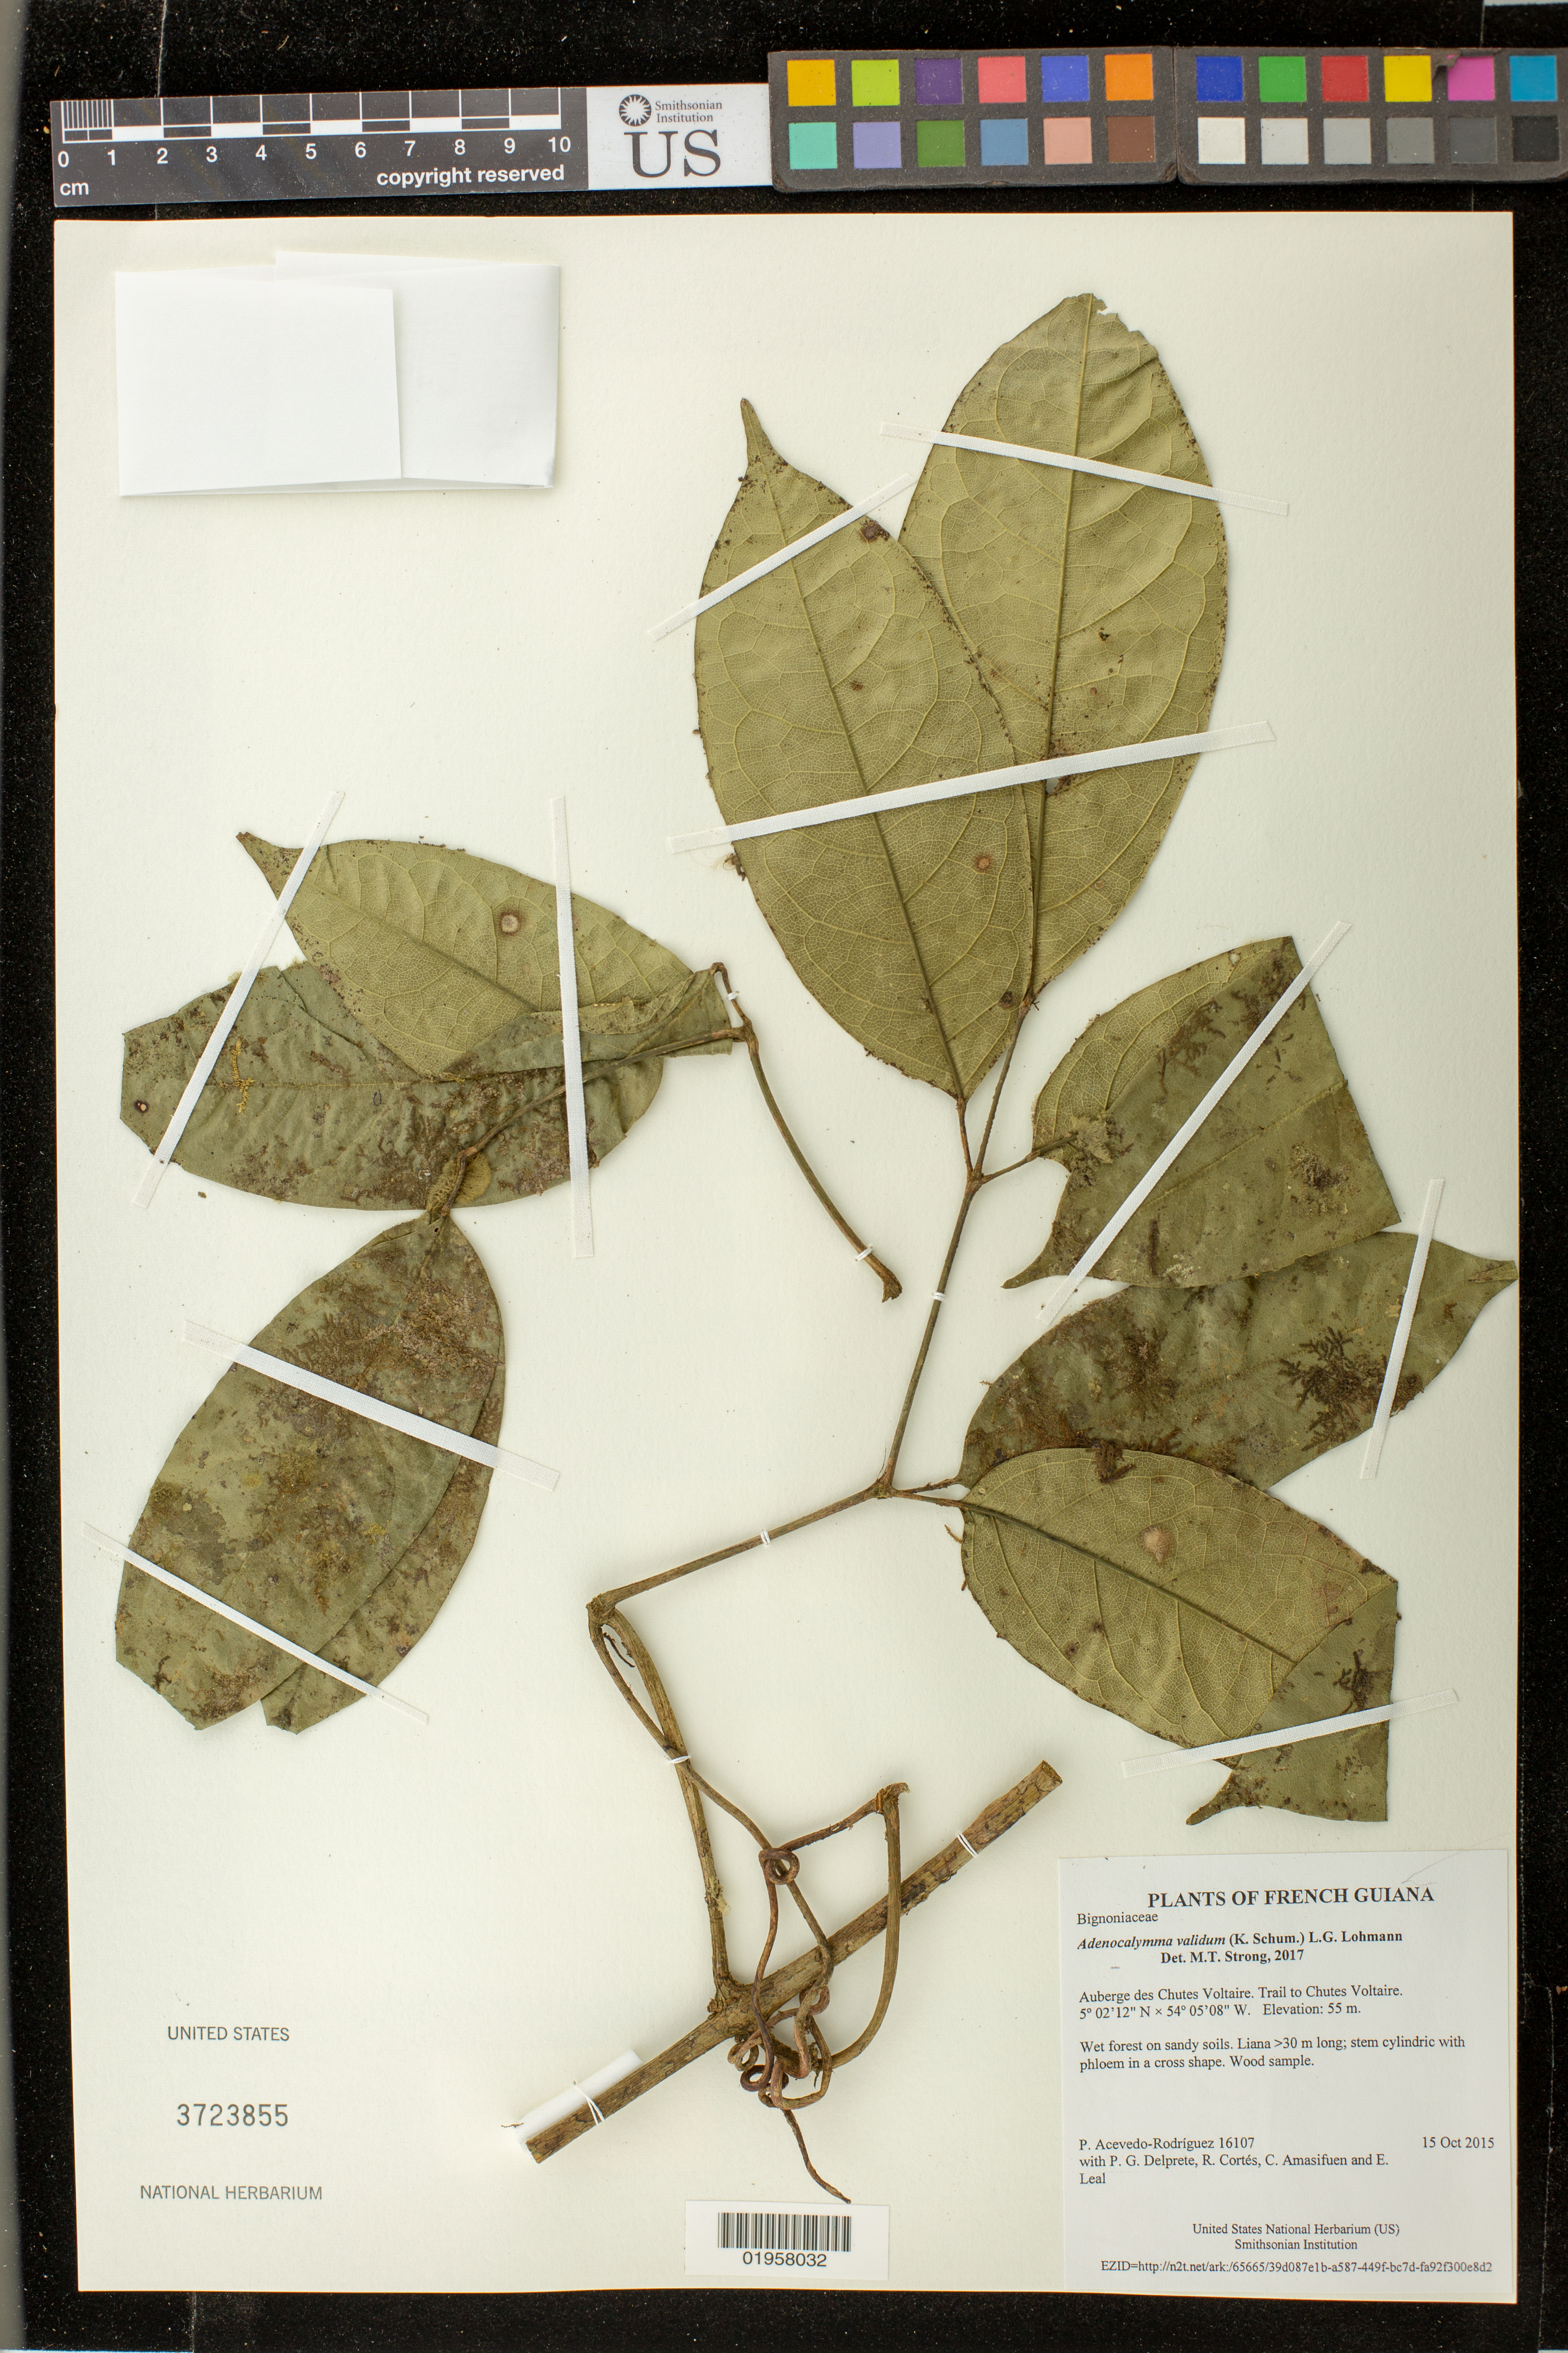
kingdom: Plantae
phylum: Tracheophyta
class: Magnoliopsida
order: Lamiales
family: Bignoniaceae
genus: Adenocalymma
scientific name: Adenocalymma validum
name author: (K. Schum.) L.G. Lohmann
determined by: Strong, M. T., (US), Smithsonian Institution - National Museum of Natural History (UNITED STATES)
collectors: P. Acevedo-Rodr., P. G. Delprete, R. Cortés, C. Amasifuen & E. Leal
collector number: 16107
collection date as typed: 15 October 2015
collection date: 2015-10-15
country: French Guiana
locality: Auberge des Chutes Voltaire. Trail to Chutes Voltaire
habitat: Wet forest on sandy soils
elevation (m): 55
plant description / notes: US, MO, K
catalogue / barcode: US 3723855